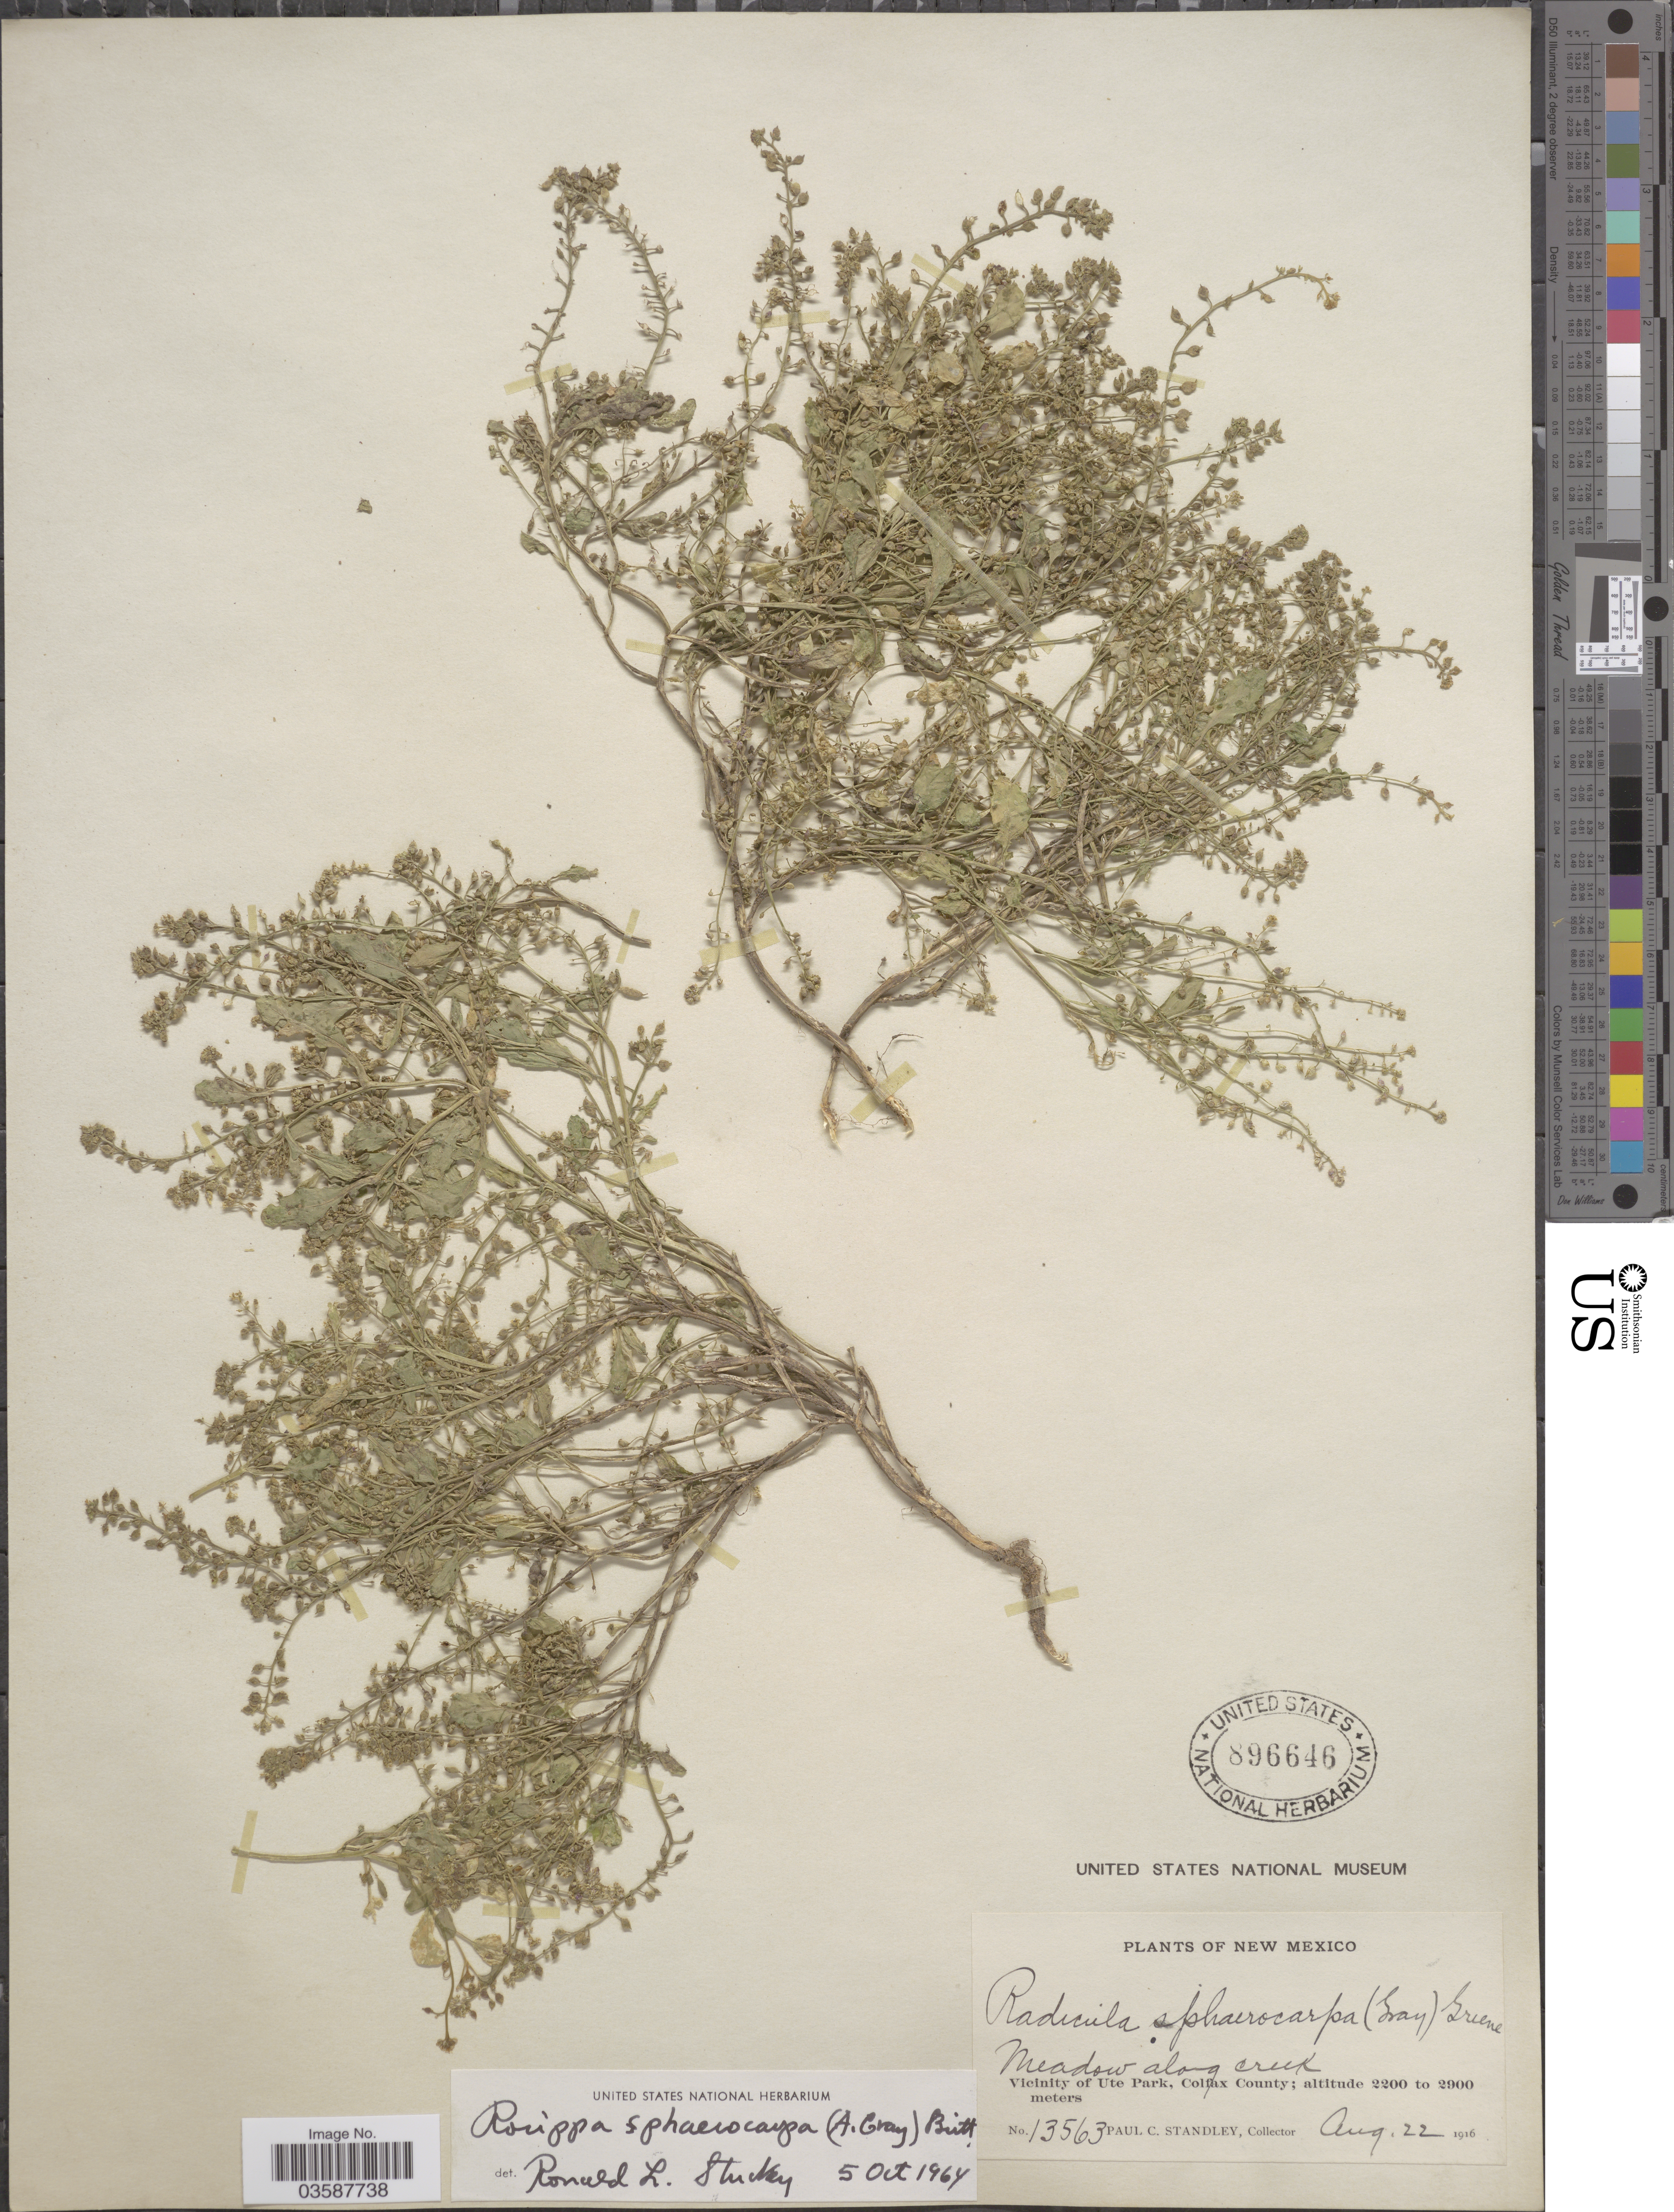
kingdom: Plantae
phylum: Tracheophyta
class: Magnoliopsida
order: Brassicales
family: Brassicaceae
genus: Rorippa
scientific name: Rorippa sphaerocarpa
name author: Britton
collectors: P. C. Standley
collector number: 13563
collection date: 1916-08-22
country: United States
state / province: New Mexico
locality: Meadow along creek. Vicinity of Ute Park, Colfax County.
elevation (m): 2200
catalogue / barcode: US 896646